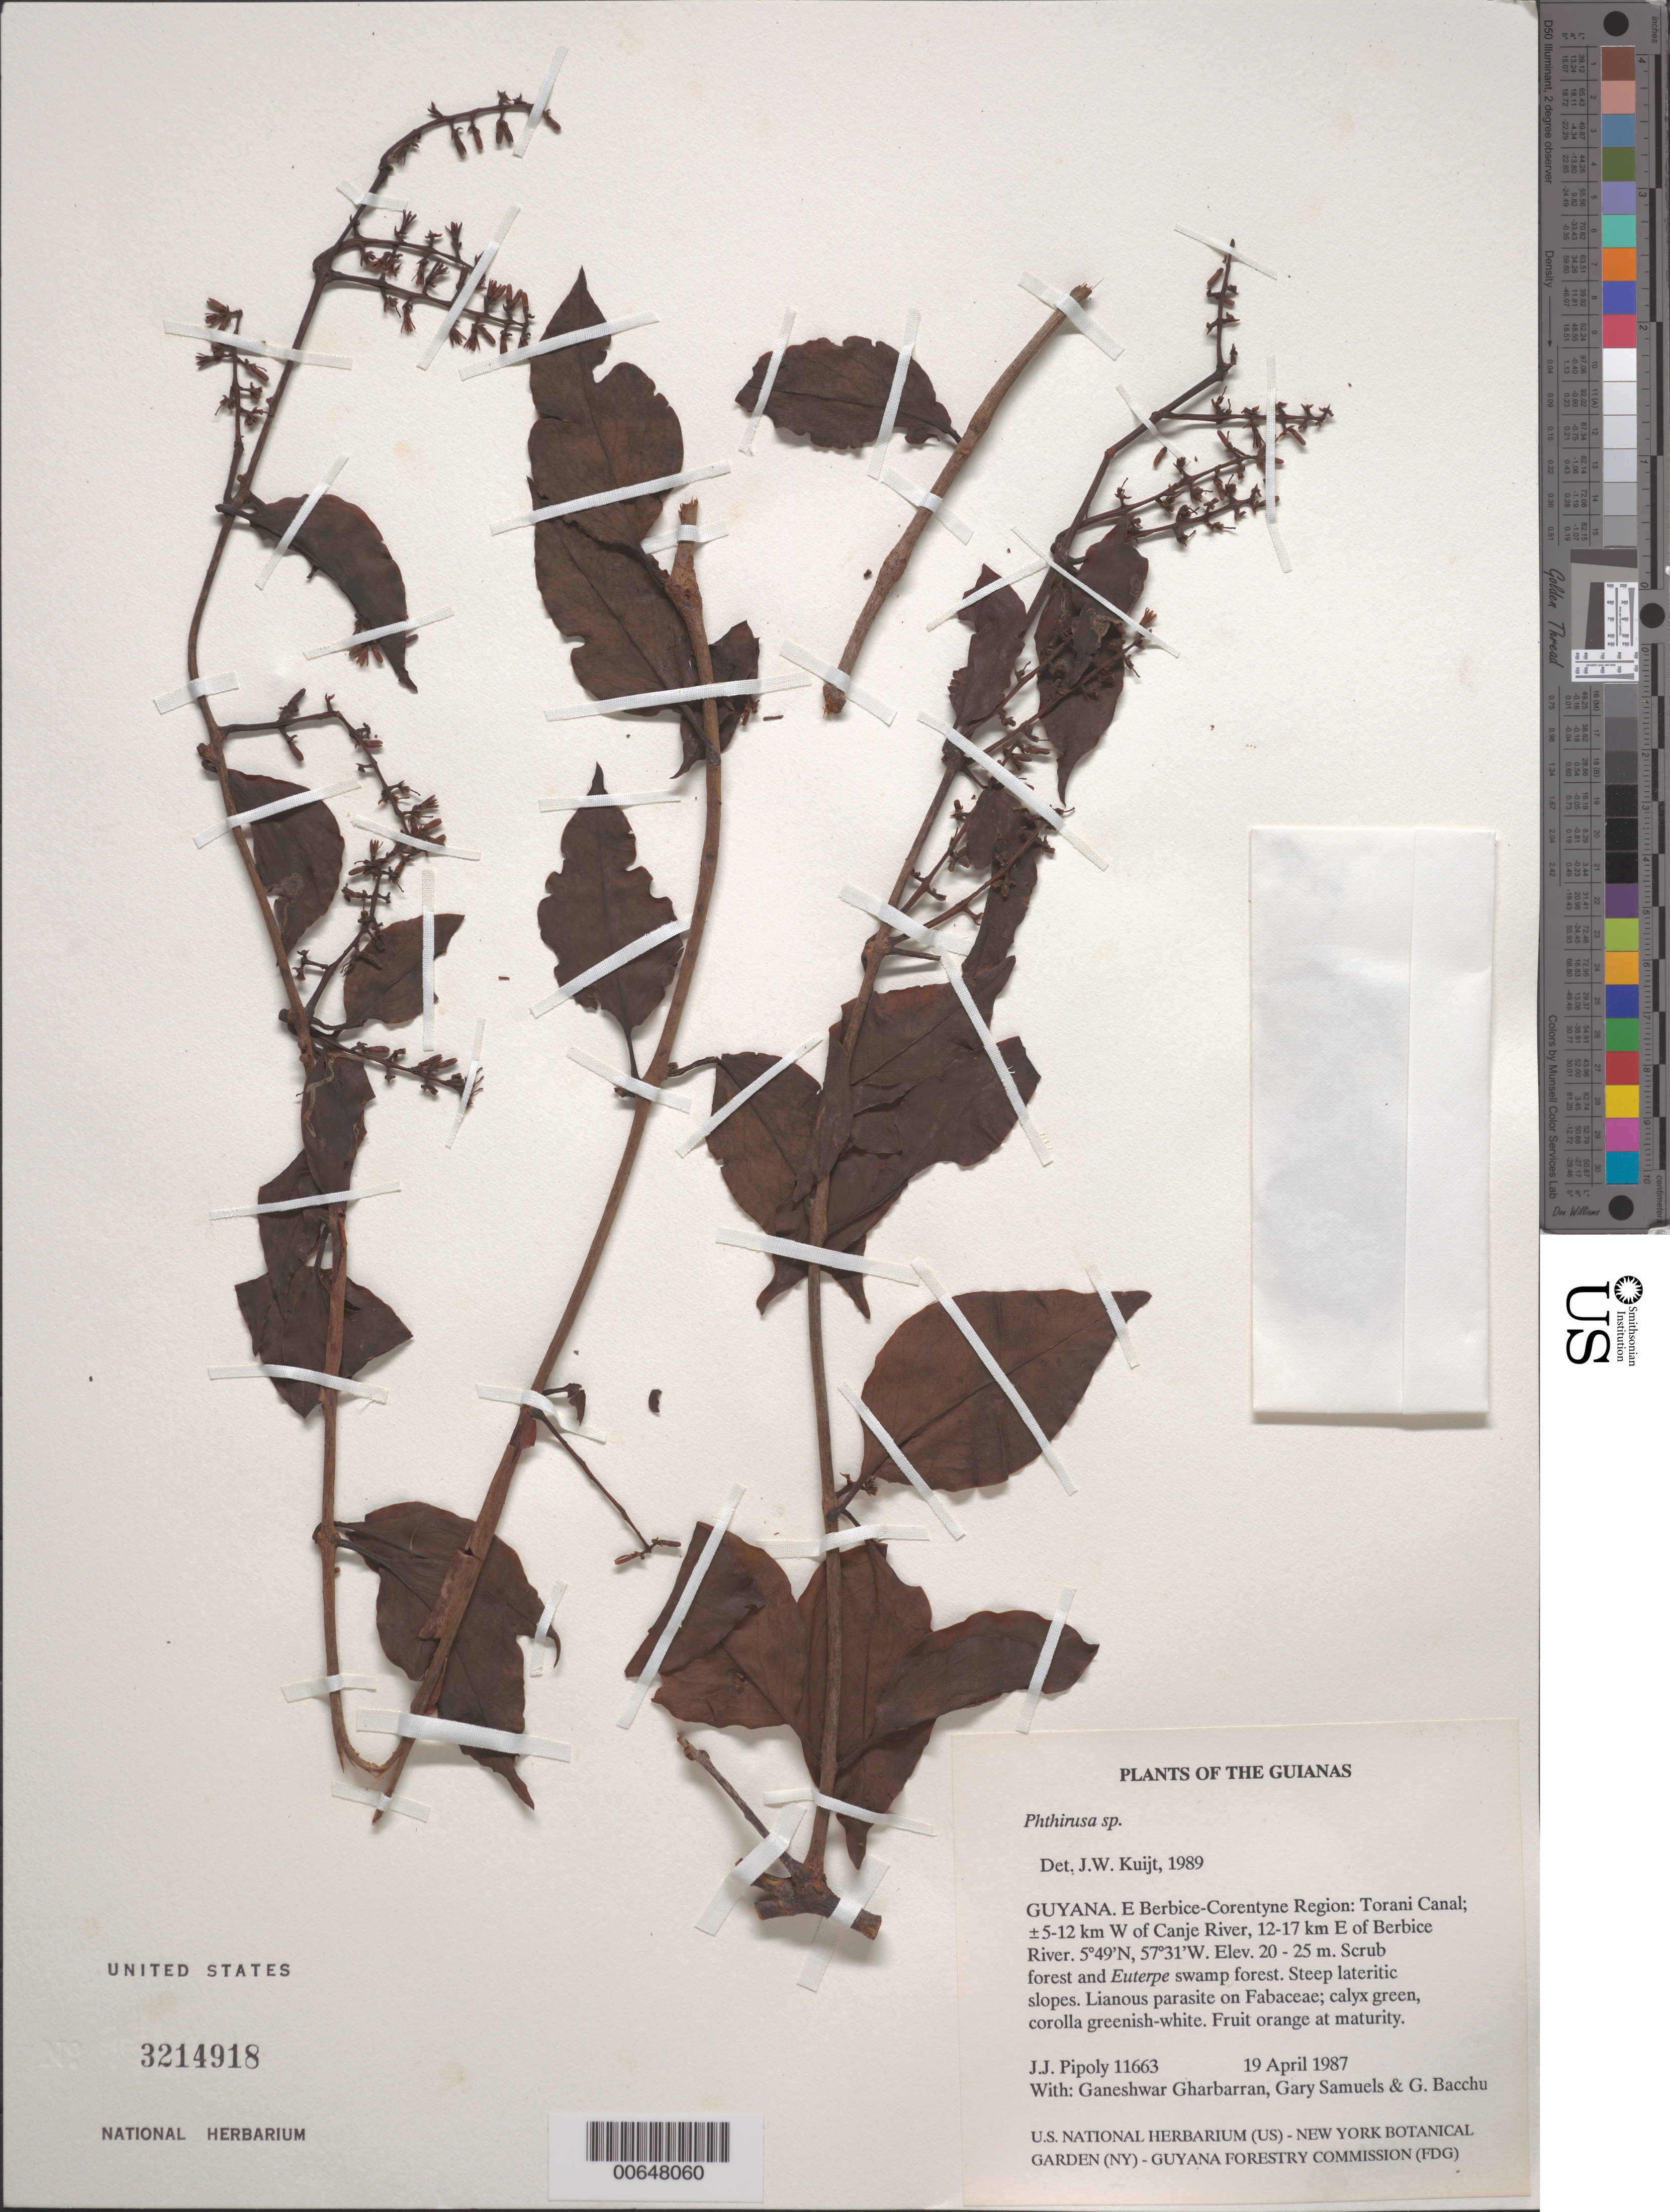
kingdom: Plantae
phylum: Tracheophyta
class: Magnoliopsida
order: Santalales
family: Loranthaceae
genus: Passovia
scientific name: Passovia pedunculata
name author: (Jacq.) Kuijt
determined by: Caraballo-Ortiz, Marcos A., (MISS), University of Mississippi (UNITED STATES)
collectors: J. J. Pipoly, G. Gharbarran, G. Samuels & G. Bacchus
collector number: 11663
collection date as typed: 19 April 1987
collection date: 1987-04-19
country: Guyana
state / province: E. Berbice-Corentyne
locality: Torani Canal; ±5-12 km W of Canje River, 12-17 km E of Berbice River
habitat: Scrub forest and Euterpe Swamp forestSteep lateritic slopes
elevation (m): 20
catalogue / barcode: US 3214918